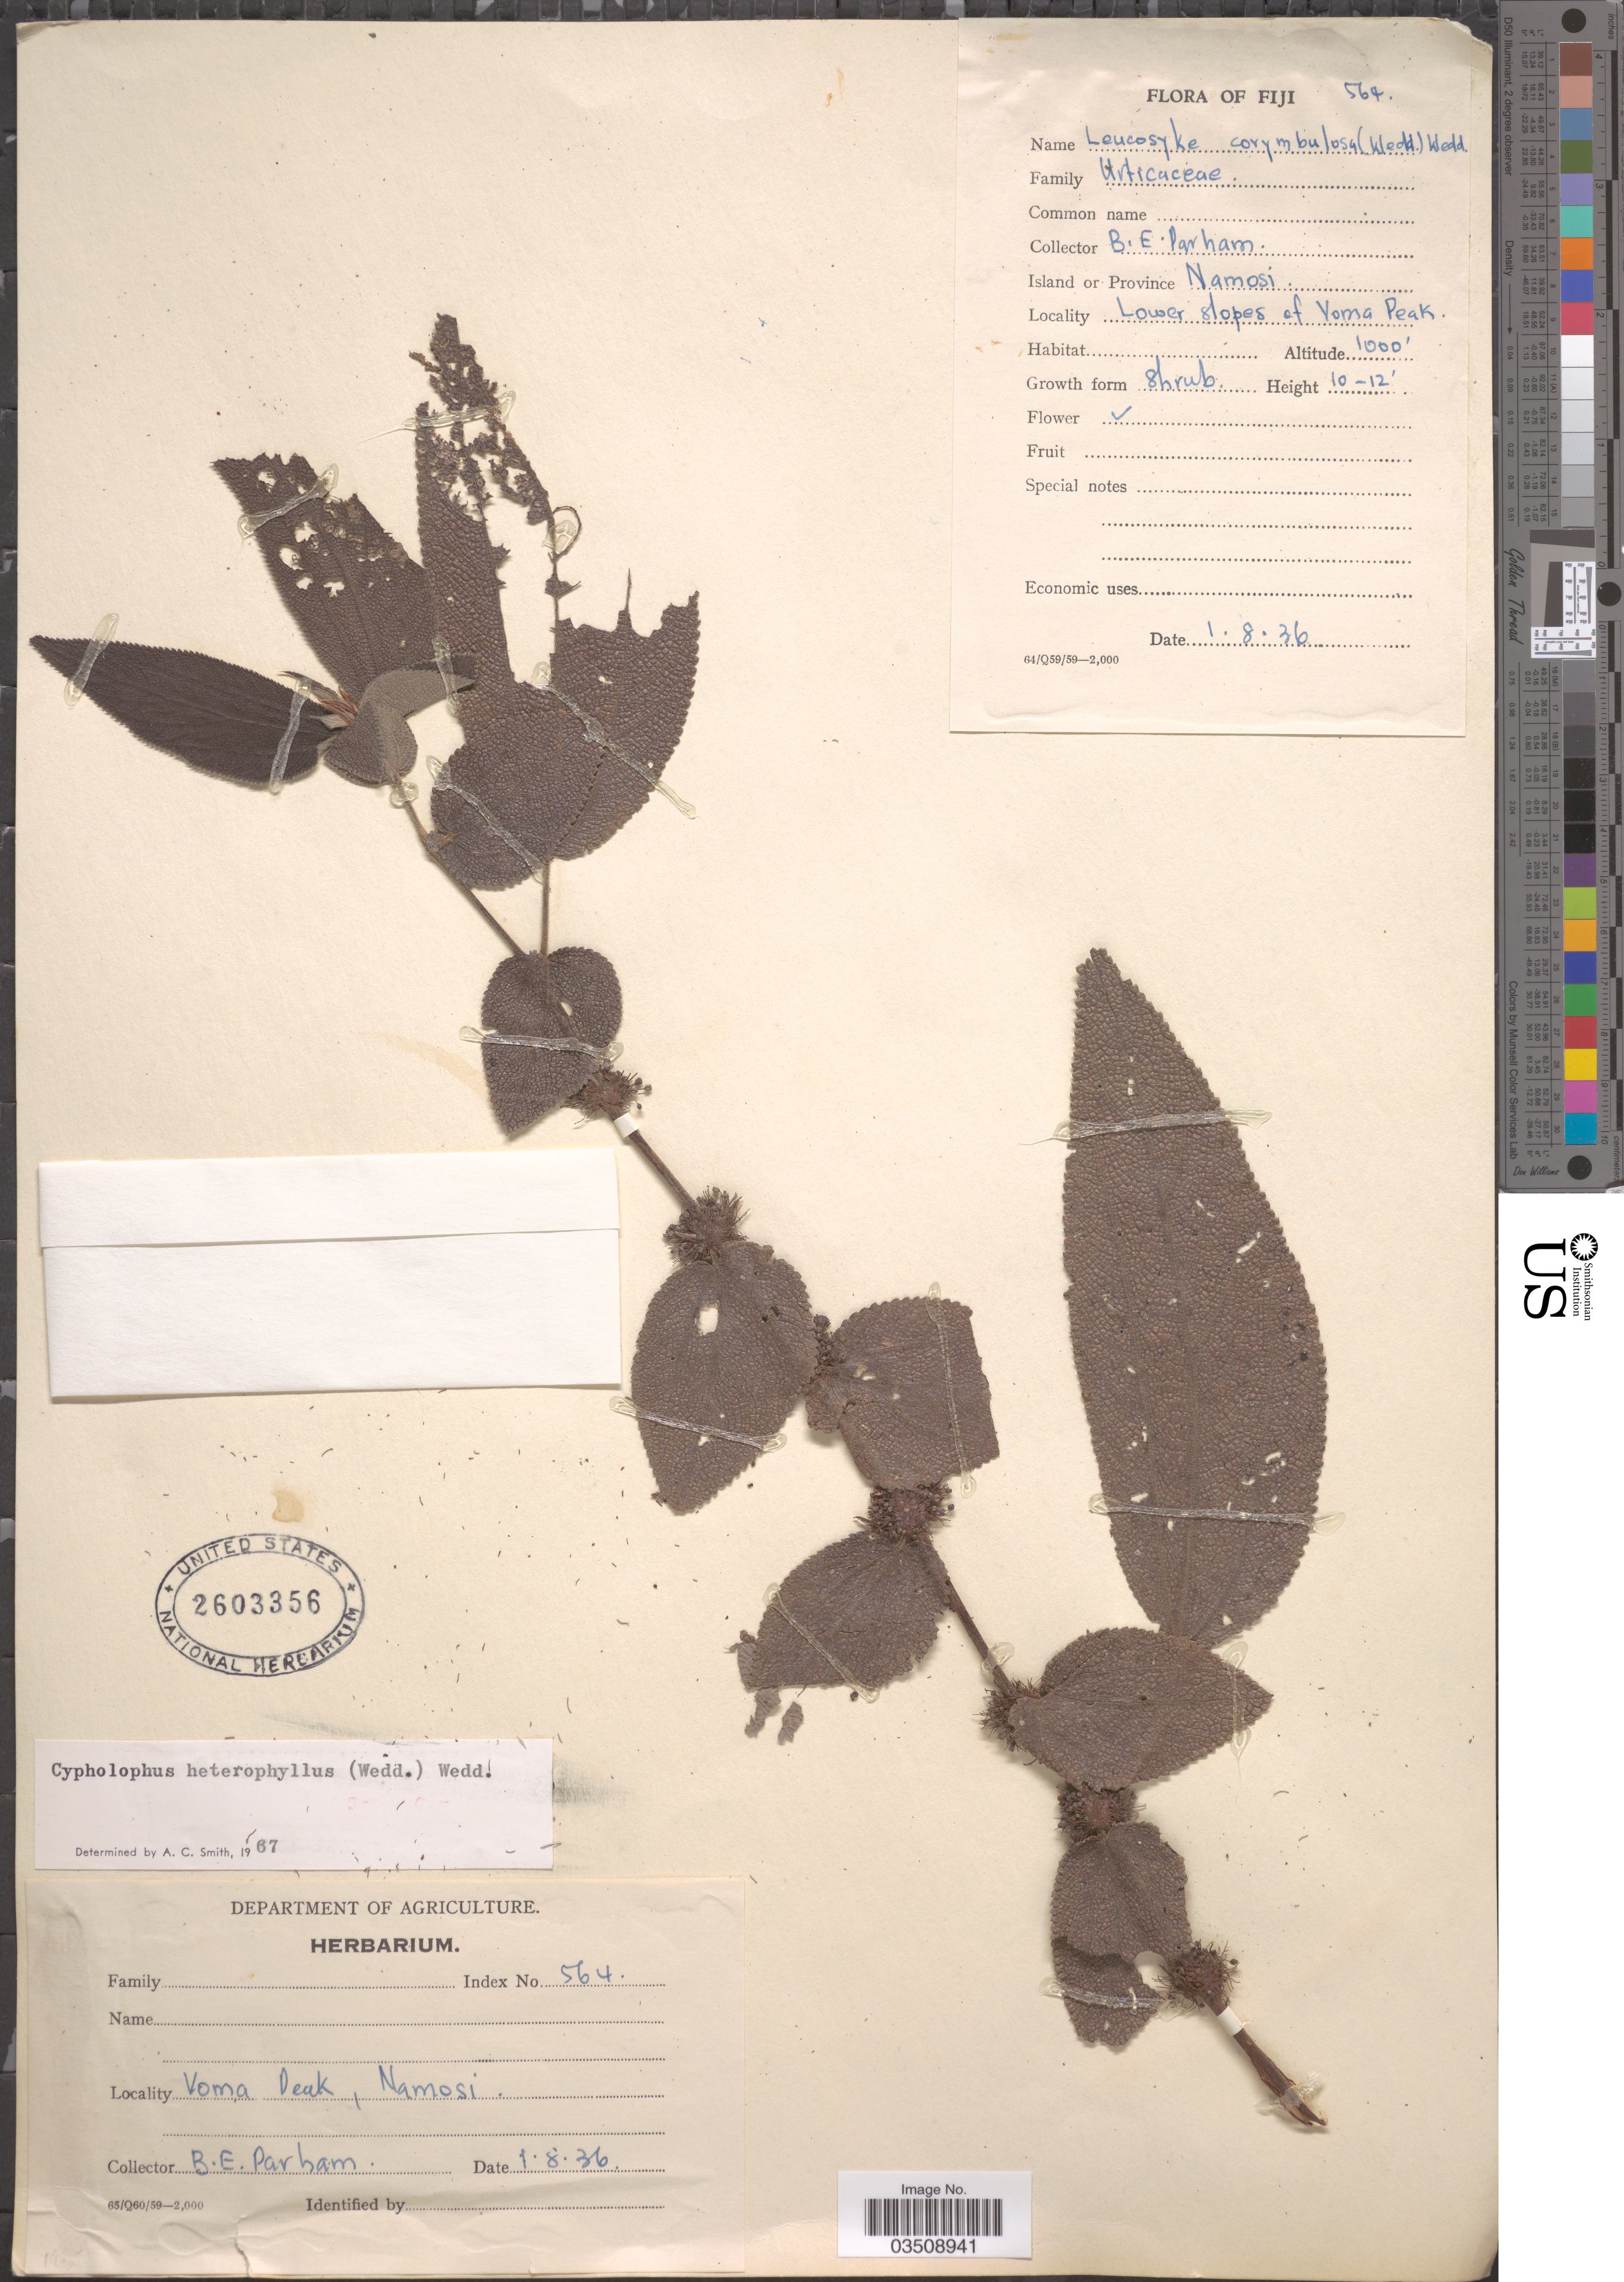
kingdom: Plantae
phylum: Tracheophyta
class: Magnoliopsida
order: Rosales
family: Urticaceae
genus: Cypholophus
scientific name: Cypholophus heterophyllus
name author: Wedd.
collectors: B. E. Parham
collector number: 564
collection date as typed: Transcribed d/m/y: 1/8/36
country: Fiji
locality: Island or Province Namosi. Lower slopes of Voma Peak.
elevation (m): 305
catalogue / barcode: US 2603356